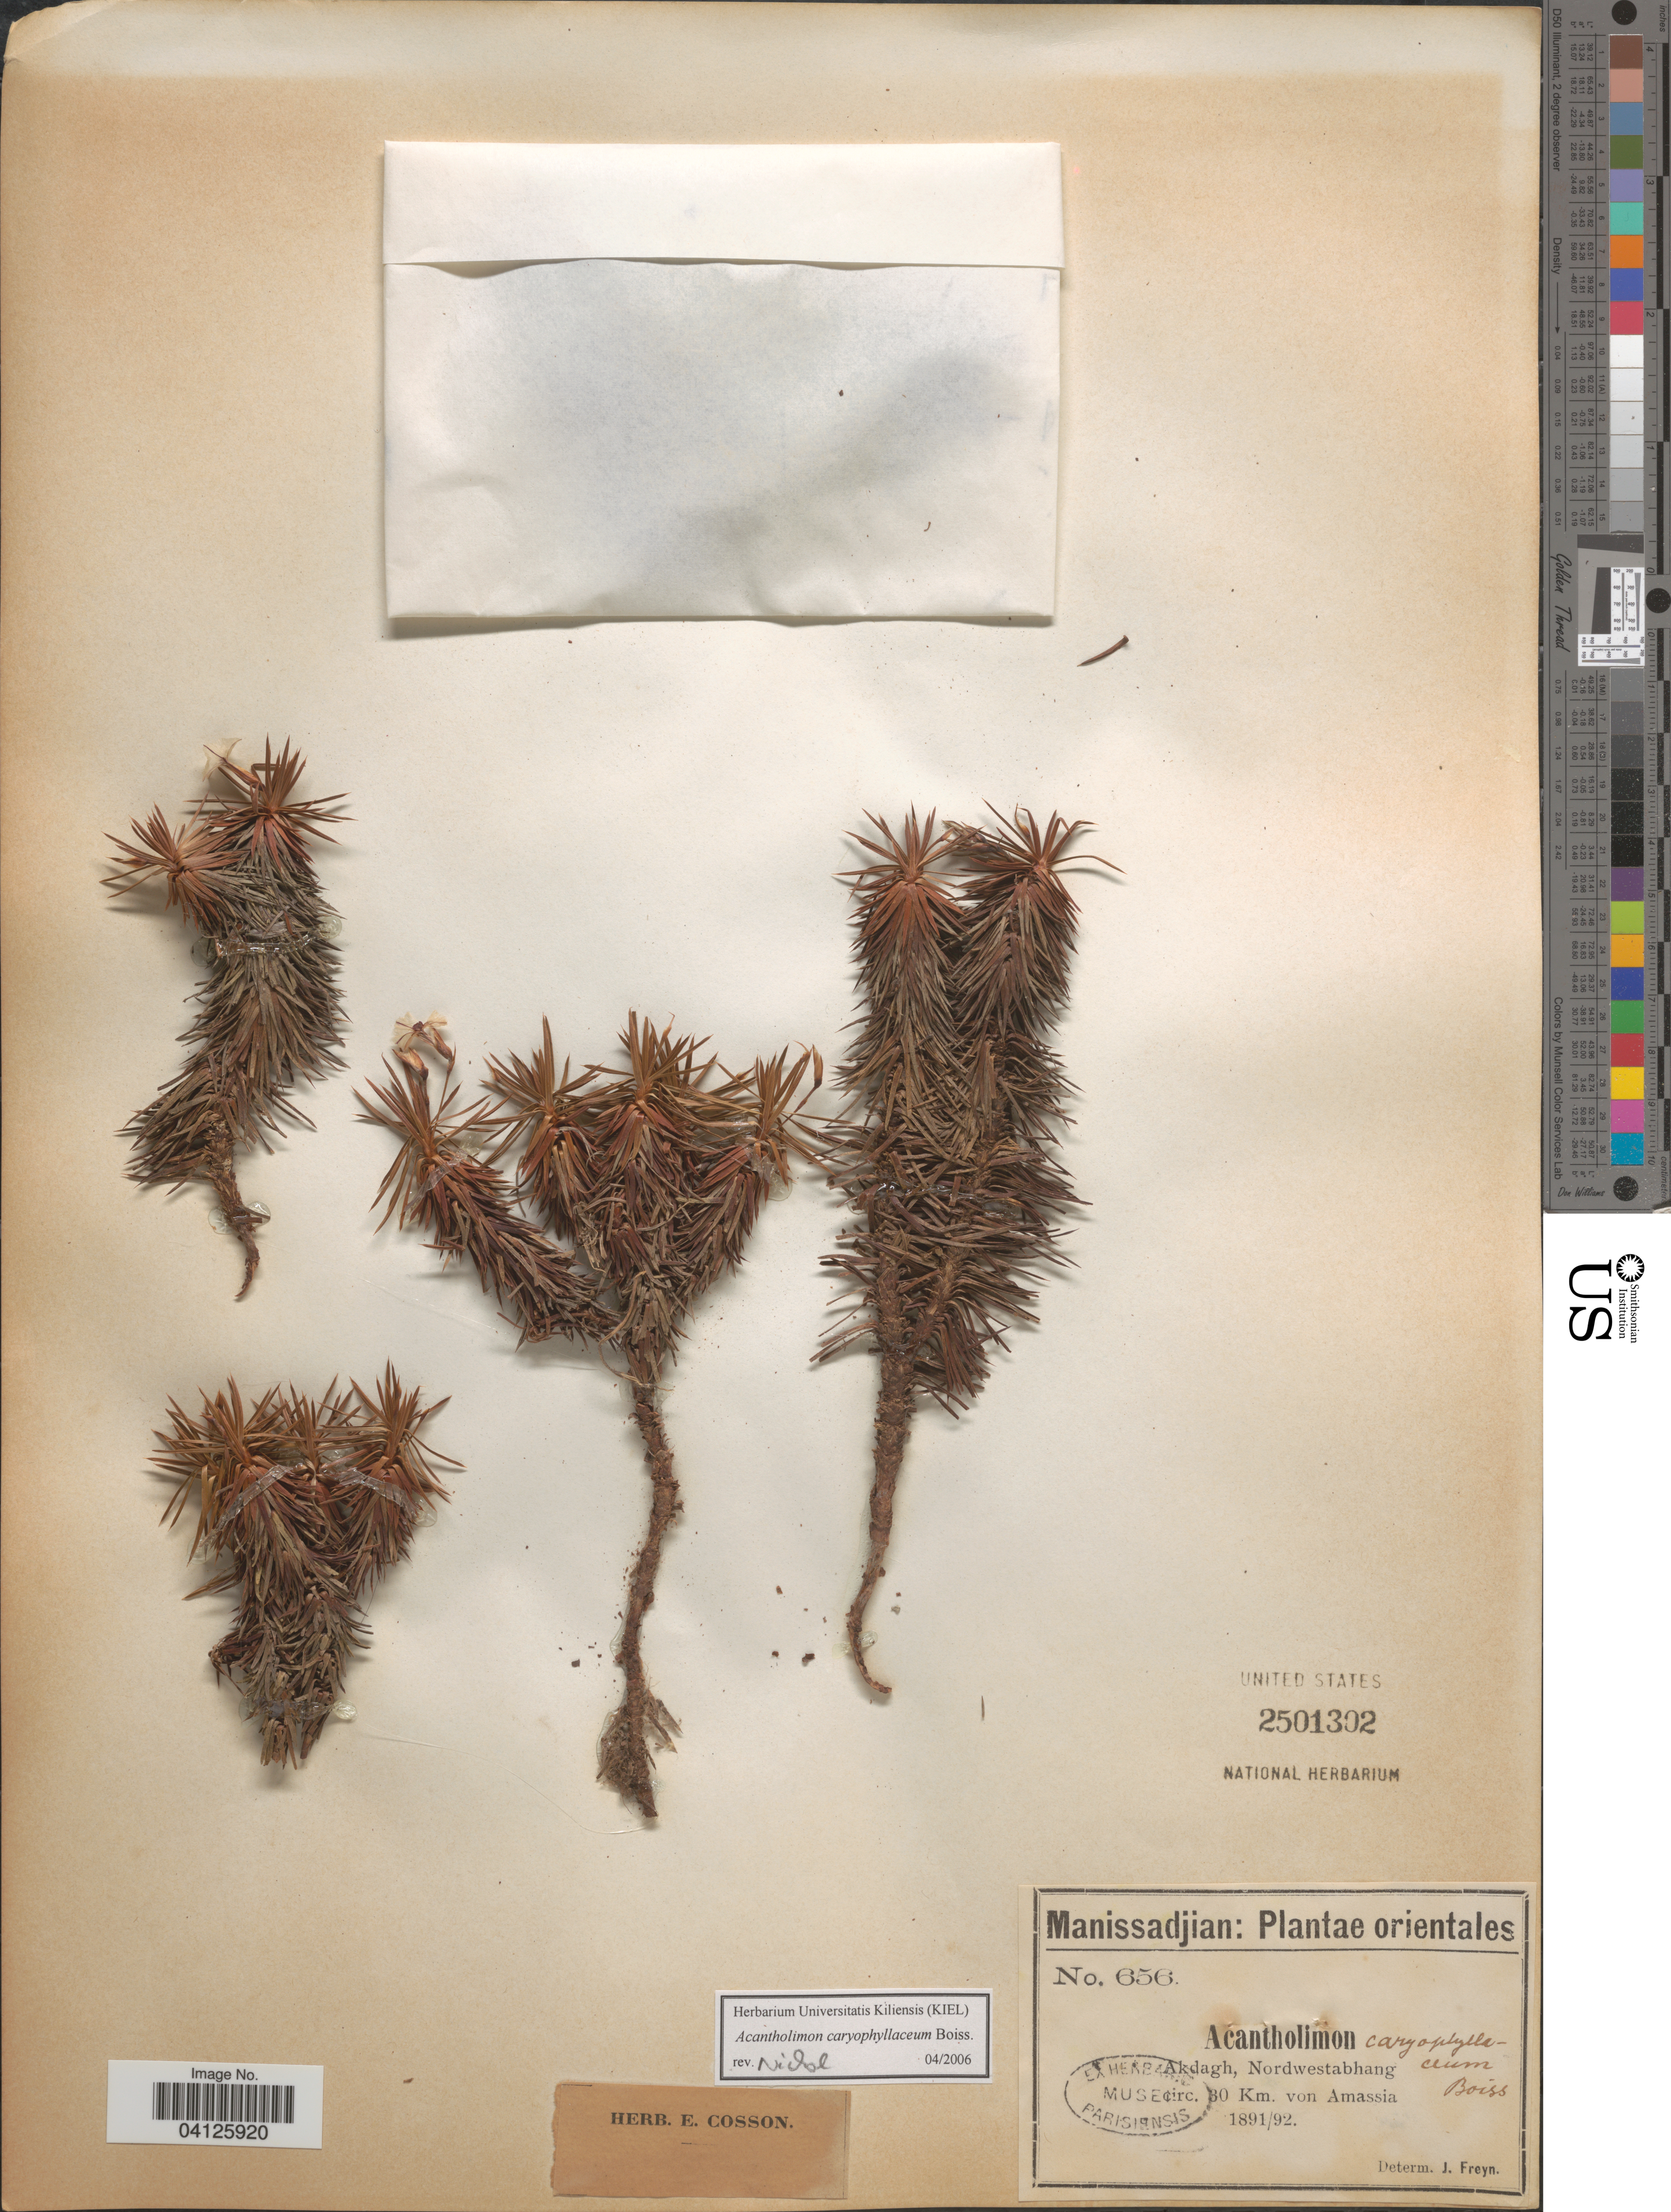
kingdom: Plantae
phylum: Tracheophyta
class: Magnoliopsida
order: Caryophyllales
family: Plumbaginaceae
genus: Acantholimon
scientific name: Acantholimon caryophyllaceum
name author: Boiss.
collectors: -. Manissadjian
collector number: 656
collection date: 1891/1892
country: Turkey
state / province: Amasya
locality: Orientales. Akdagh, Nordwestabhang circ. 30 Km. von Amassia.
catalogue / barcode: US 2501302